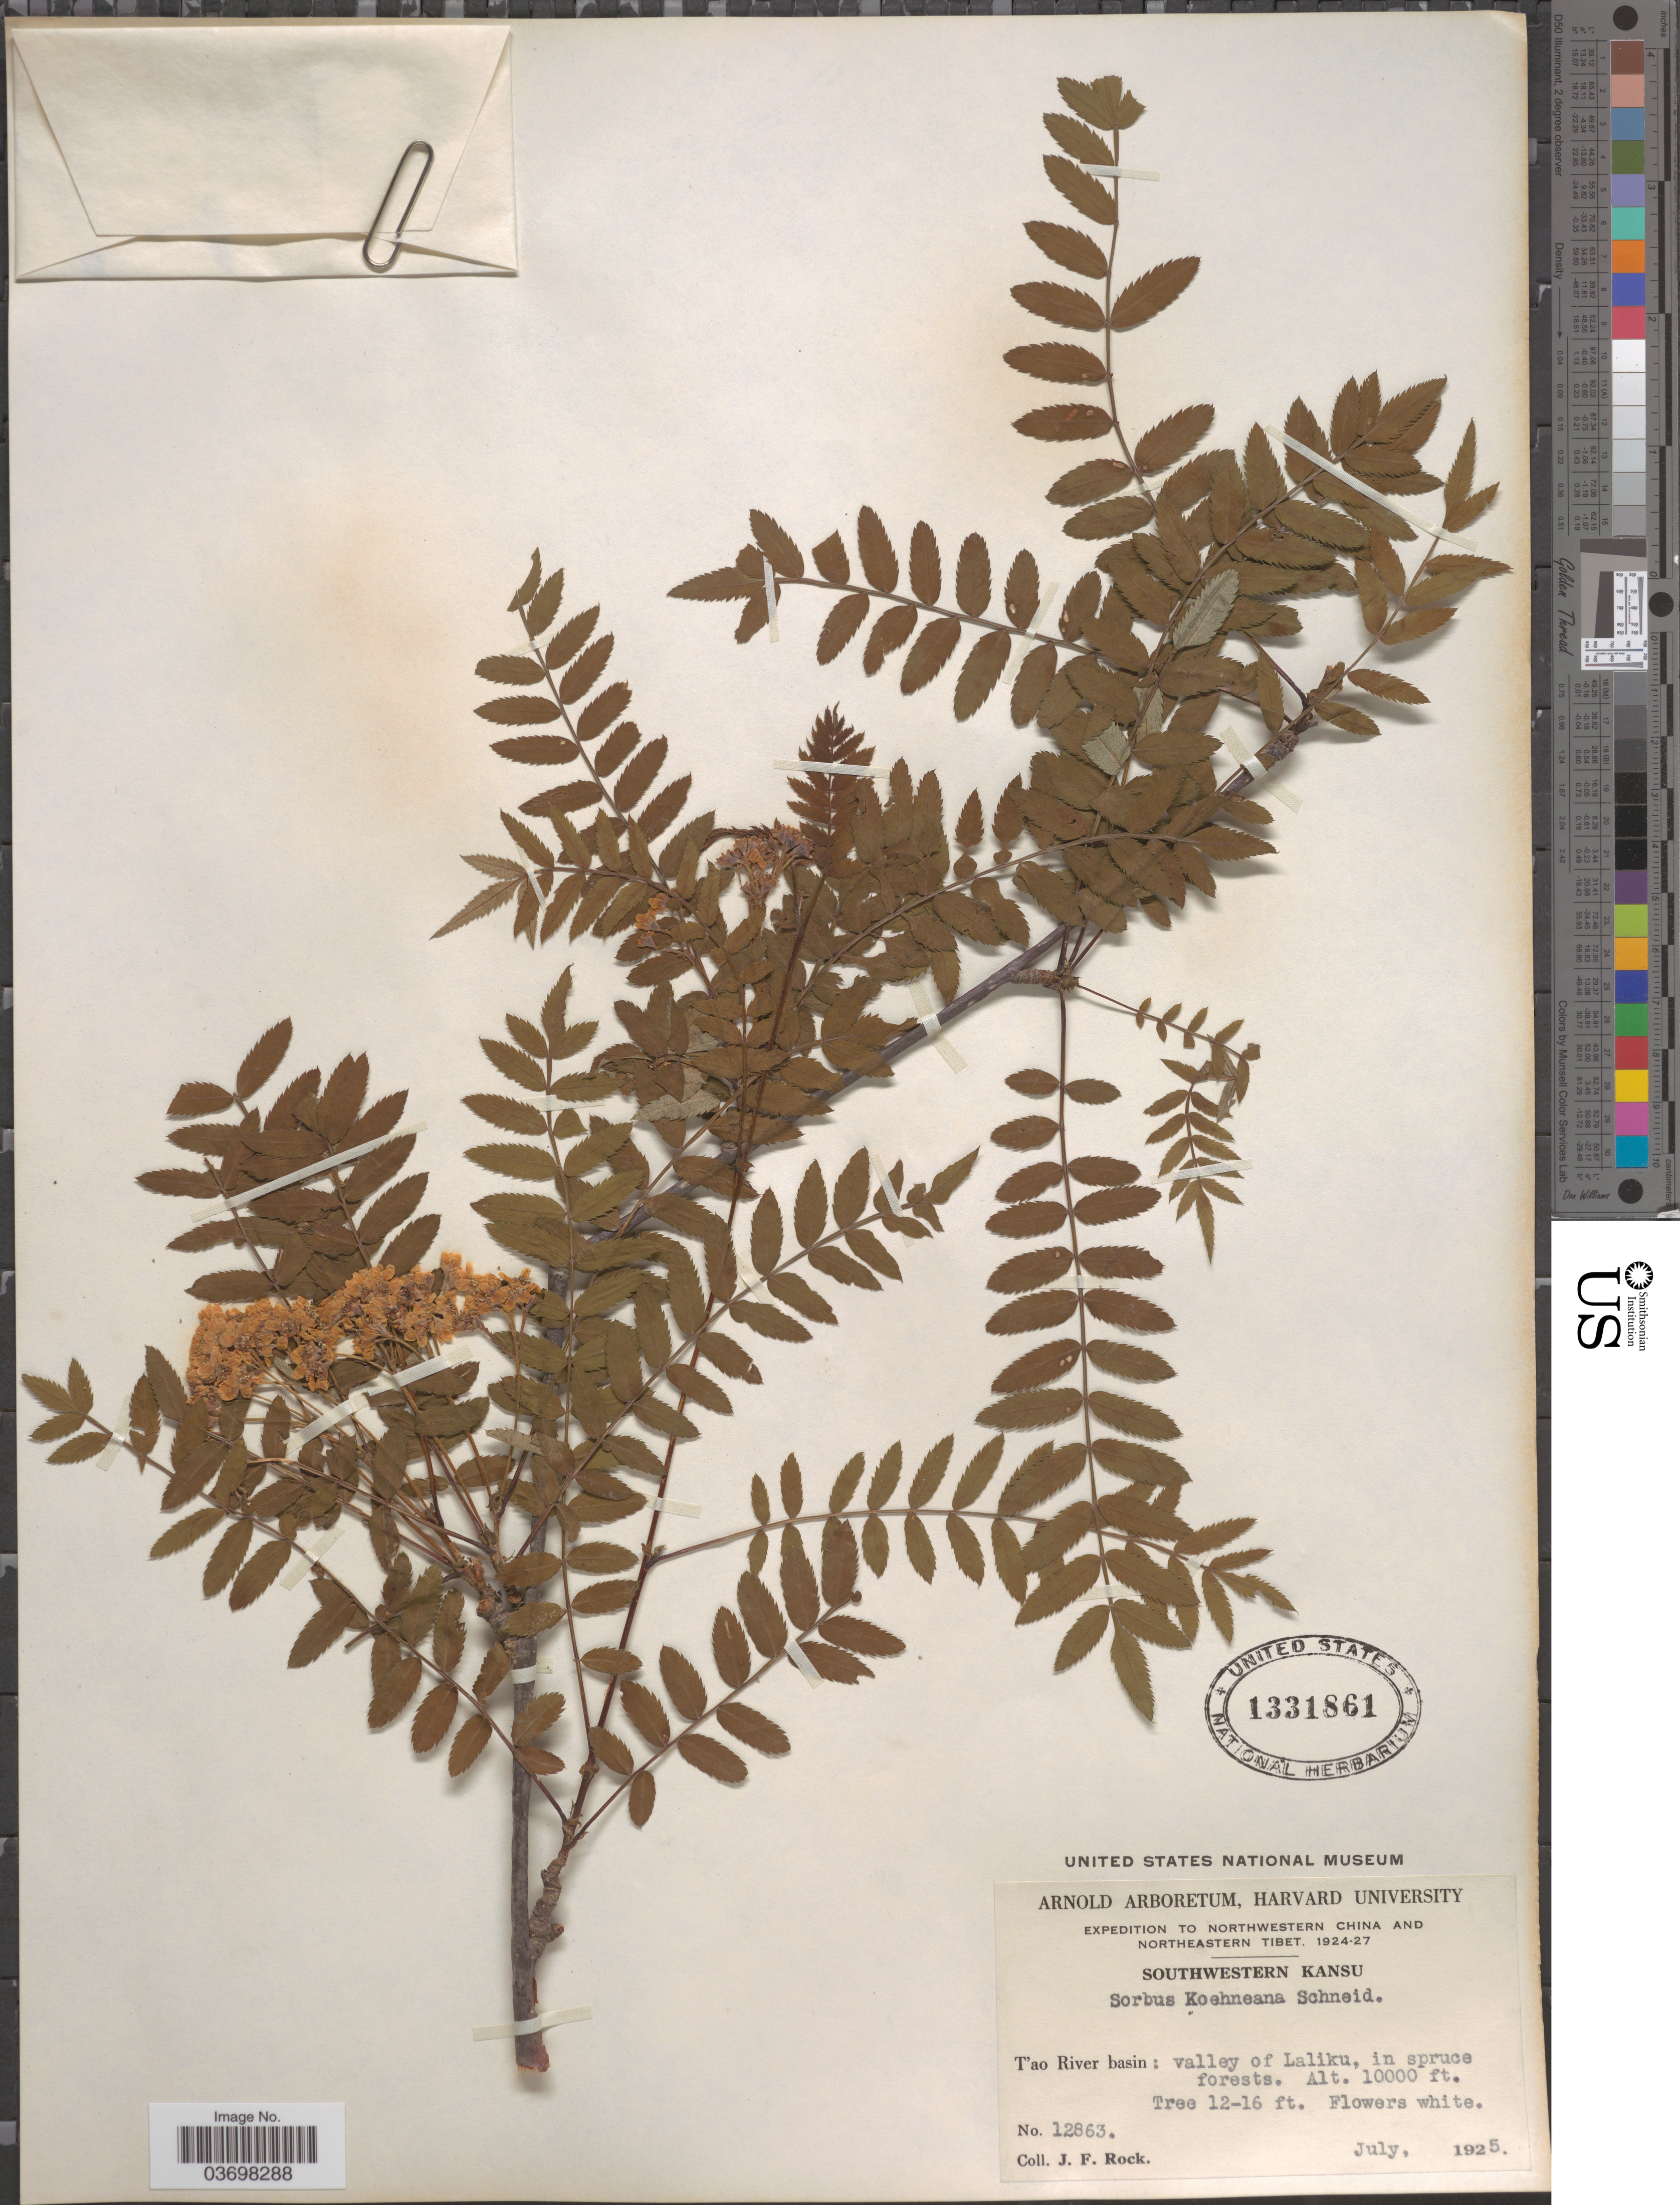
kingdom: Plantae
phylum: Tracheophyta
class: Magnoliopsida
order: Rosales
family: Rosaceae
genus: Sorbus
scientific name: Sorbus koehneana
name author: C.K. Schneid.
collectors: J. Rock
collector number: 12863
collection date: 1925-07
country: China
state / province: Gansu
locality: Northwestern China. Southwestern Kansu. T'ao River basin: valley of Laliku.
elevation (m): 3048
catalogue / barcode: US 1331861